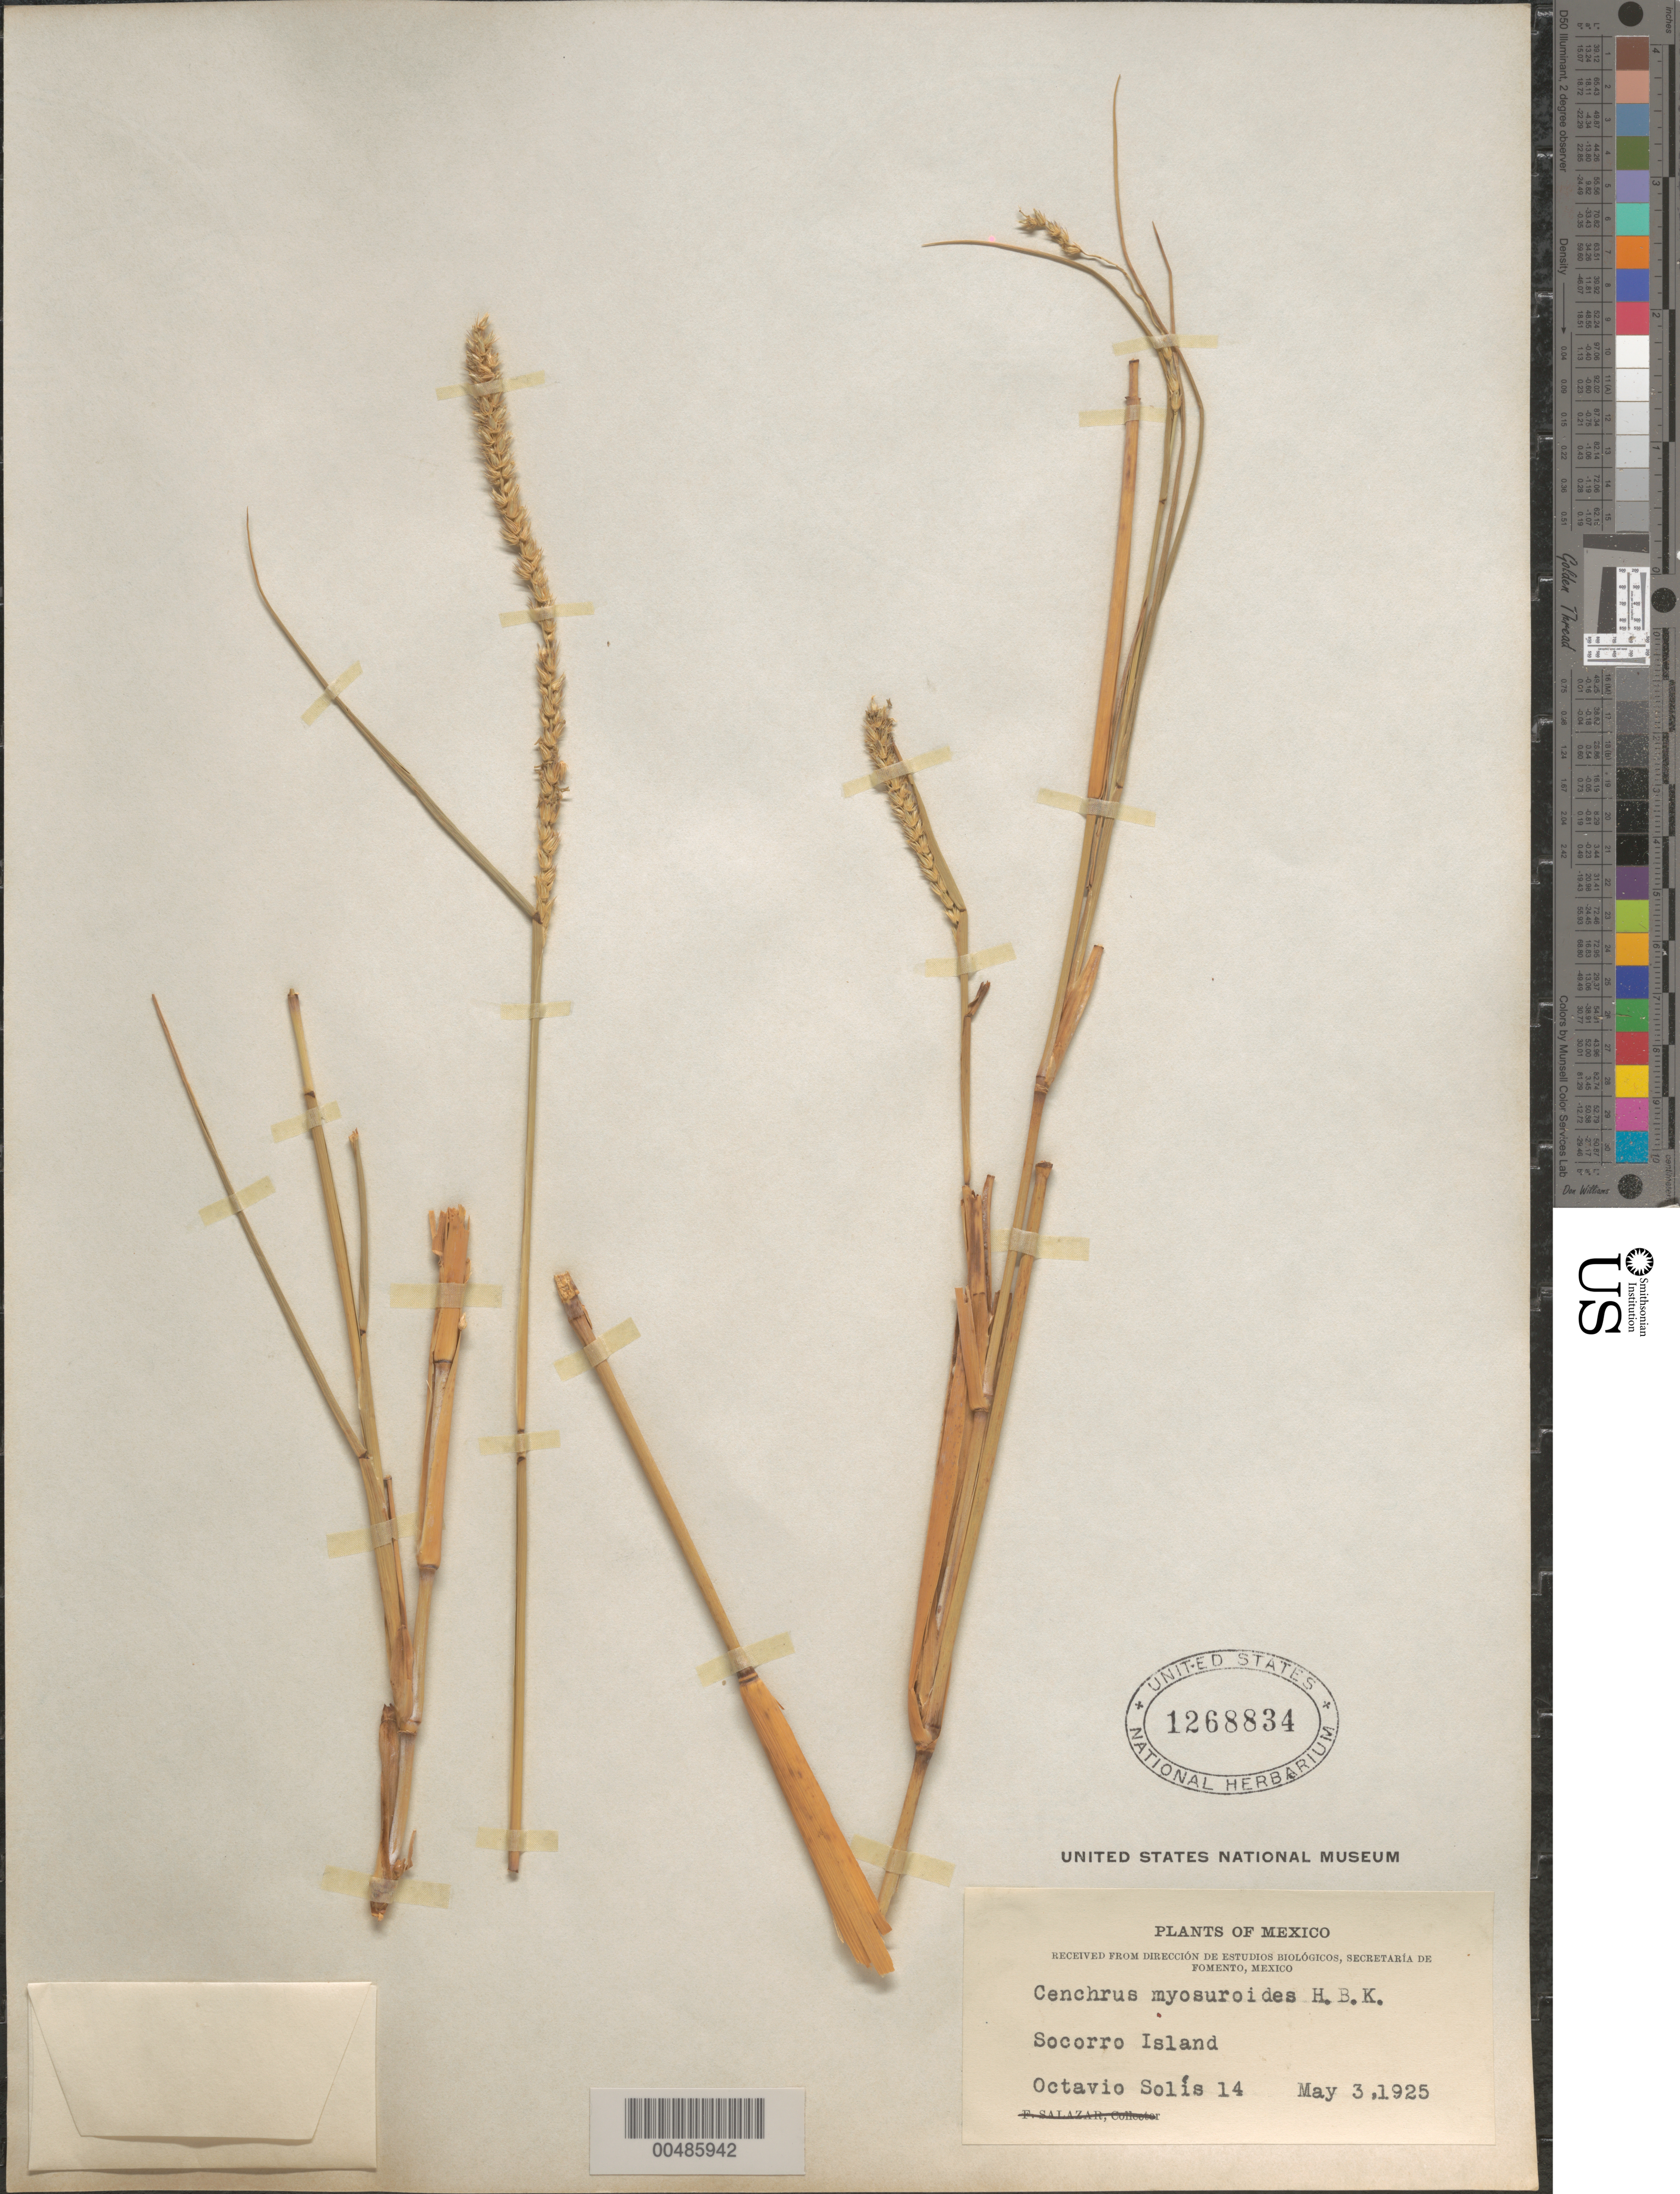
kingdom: Plantae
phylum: Tracheophyta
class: Liliopsida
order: Poales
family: Poaceae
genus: Cenchrus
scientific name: Cenchrus myosuroides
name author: Kunth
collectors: O. Solis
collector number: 14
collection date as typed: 3 May 1925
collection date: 1925-05-03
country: Mexico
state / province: Colima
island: Socorro Island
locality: Socorro Island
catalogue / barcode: US 1268834